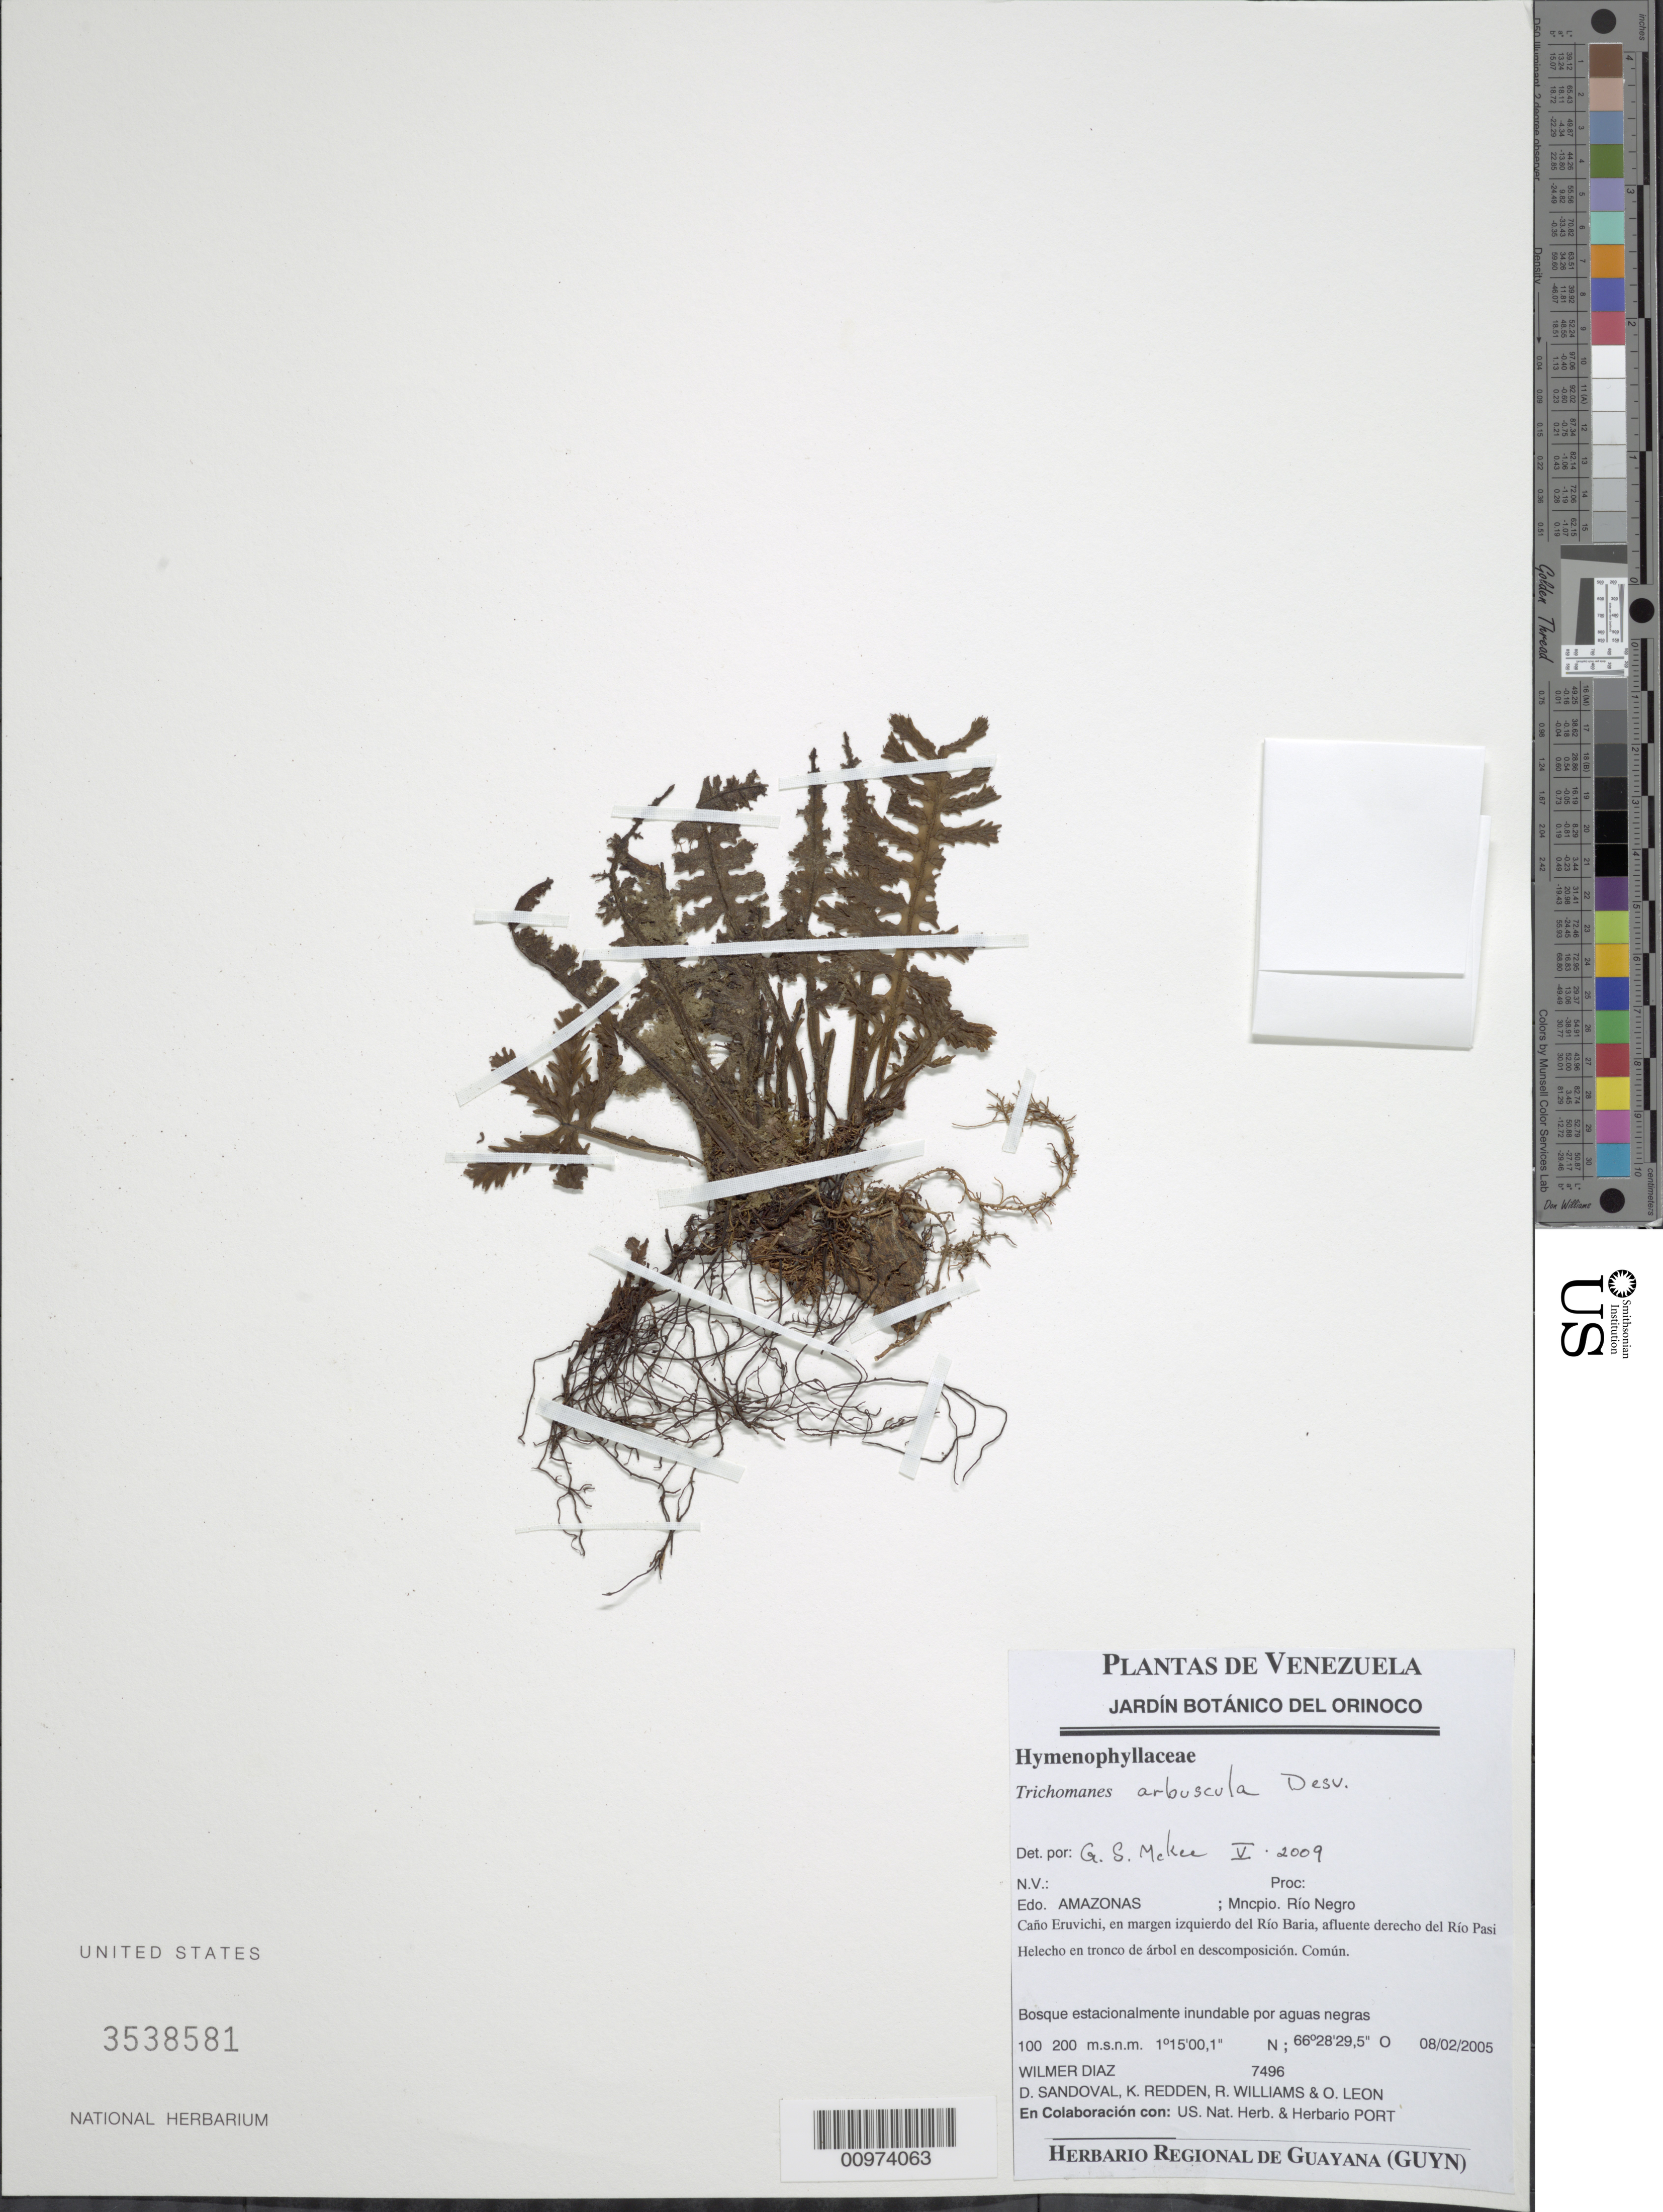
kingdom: Plantae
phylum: Tracheophyta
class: Polypodiopsida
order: Hymenophyllales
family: Hymenophyllaceae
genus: Trichomanes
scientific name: Trichomanes arbuscula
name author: Desv.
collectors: W. Díaz P., D. Sandoval, K. M. Redden, R. Williams & O. León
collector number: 7496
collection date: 2005-02-08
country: Venezuela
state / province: Amazonas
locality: Mncpio. Rio Negro. Cano Eruvichi, en margen izquierdo del Rio Baria, afluente derecho del Rio Pasi.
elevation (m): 100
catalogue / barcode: US 3538581